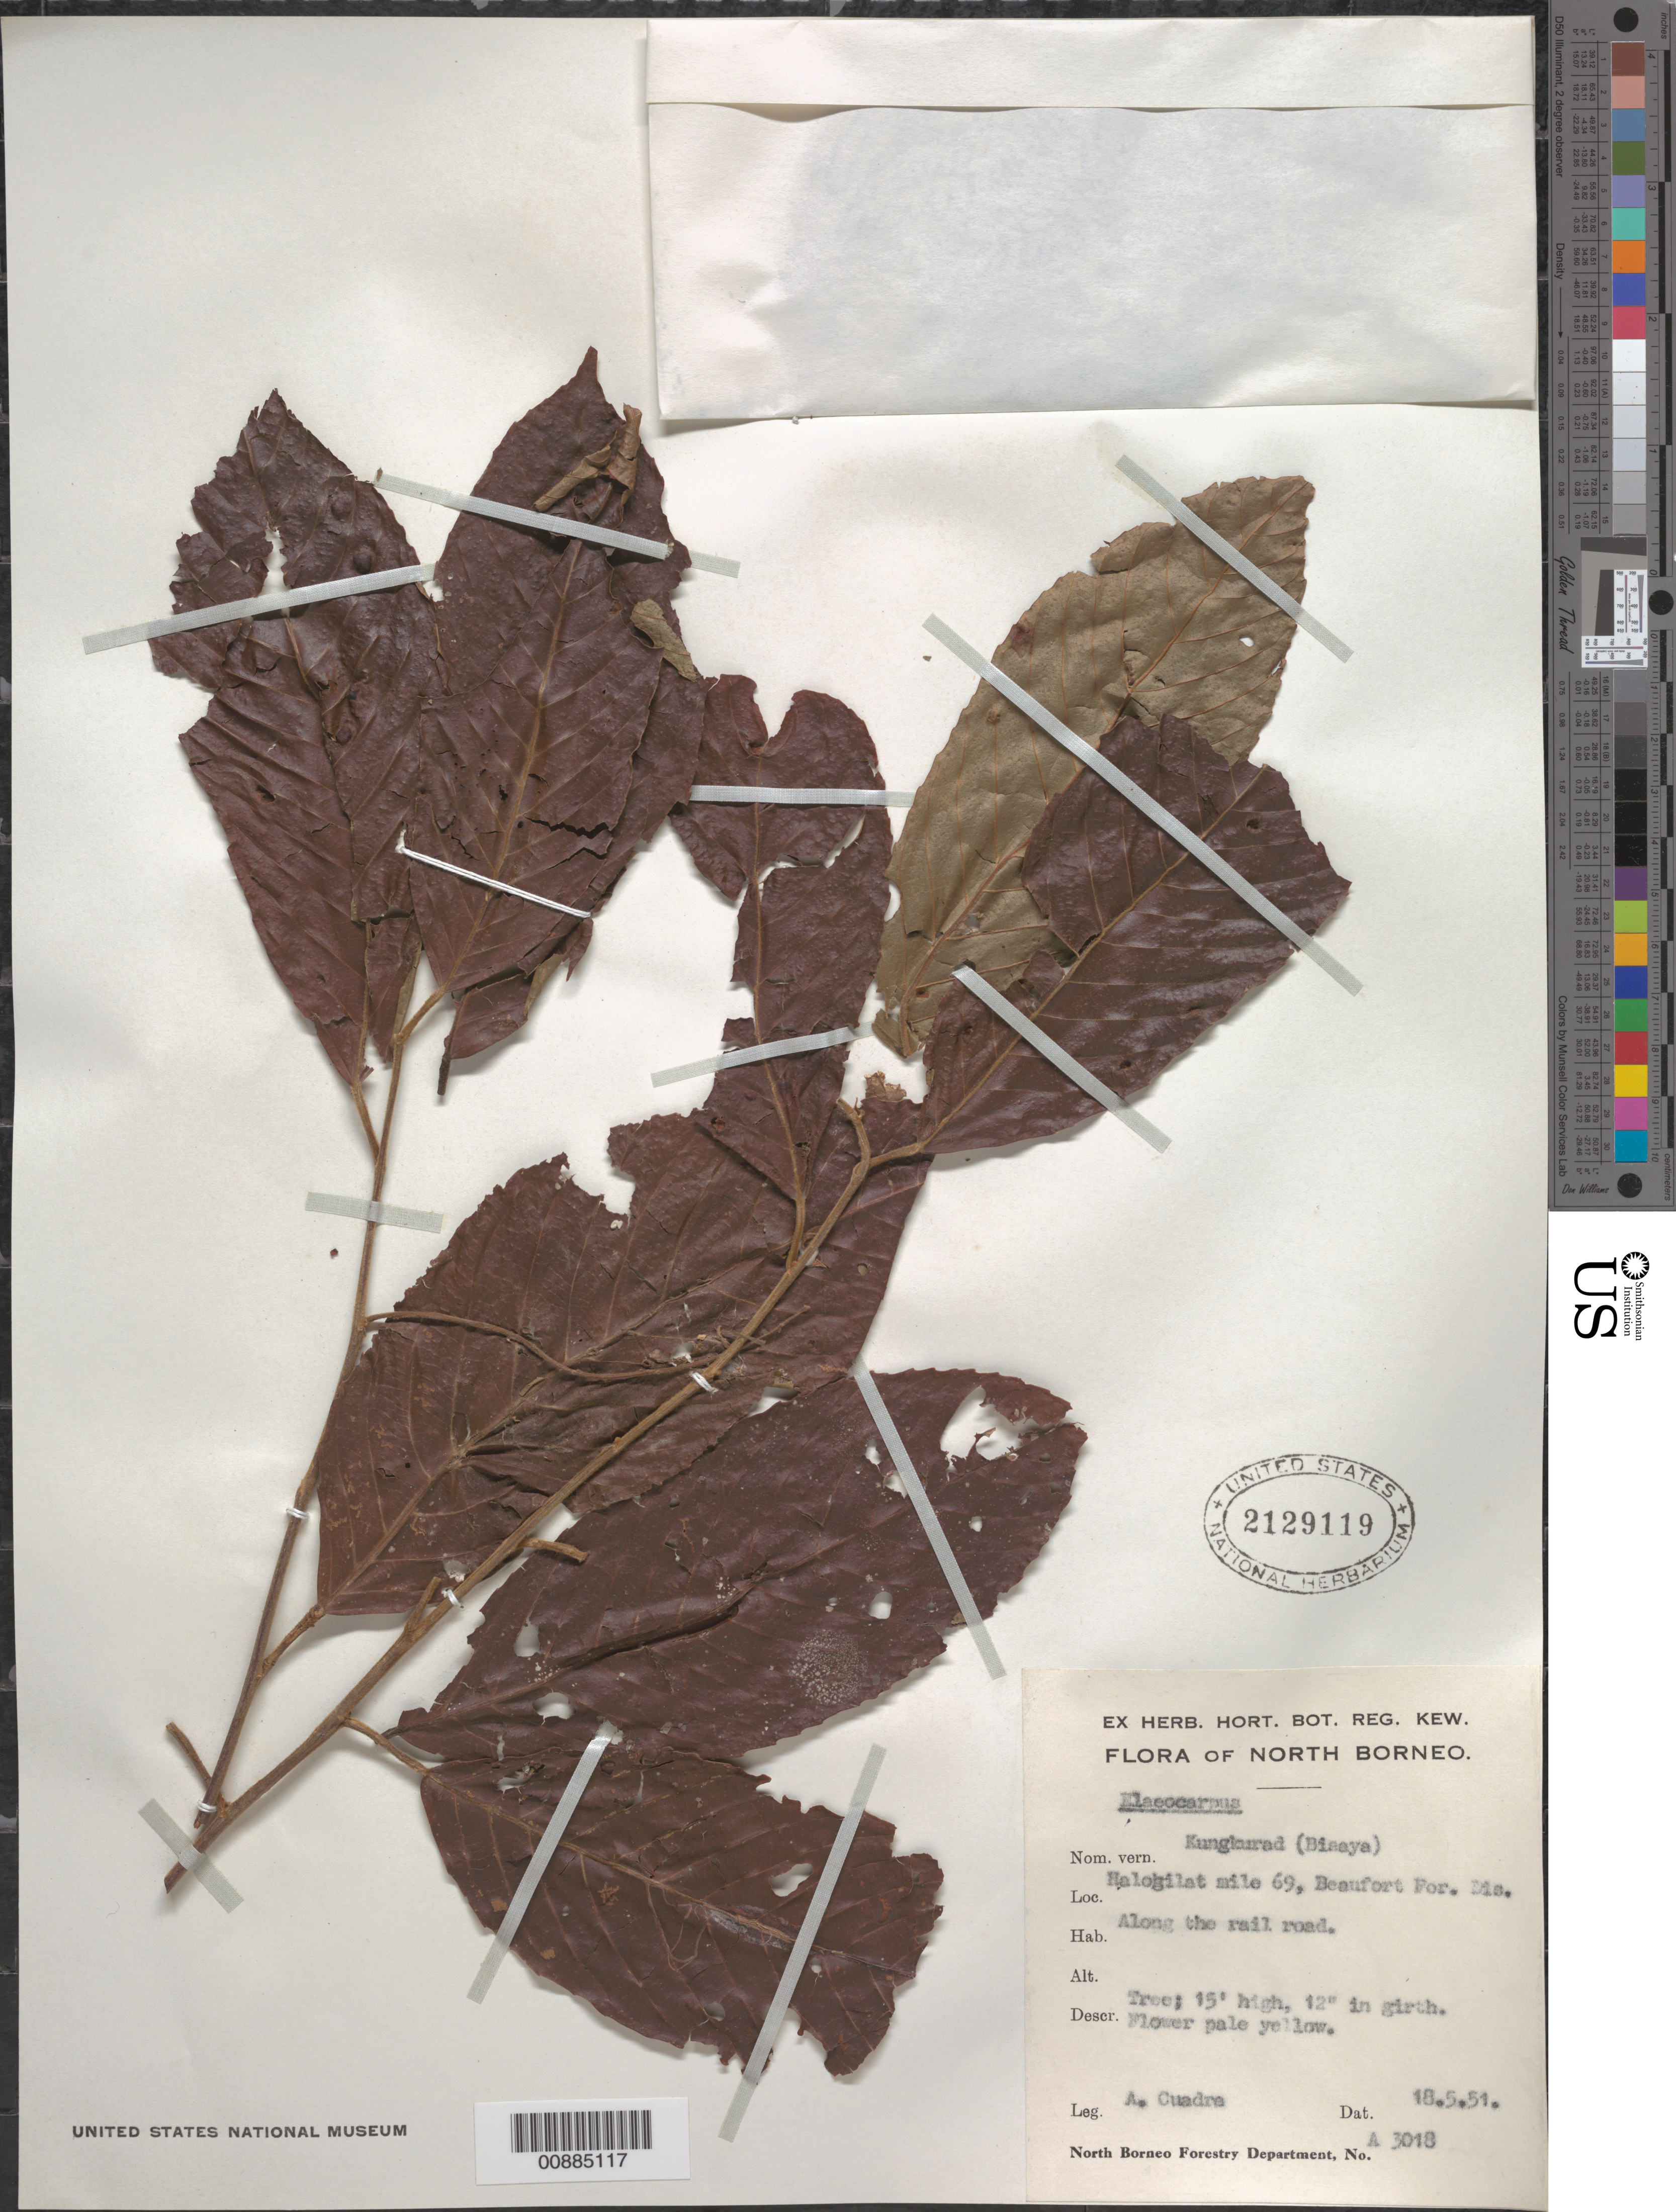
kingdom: Plantae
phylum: Tracheophyta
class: Magnoliopsida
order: Oxalidales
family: Elaeocarpaceae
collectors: A. Cuadra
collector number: A 3018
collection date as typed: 18 May 1951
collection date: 1951-05-18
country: Malaysia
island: Borneo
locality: Beaufort Forest District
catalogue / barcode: US 2129119